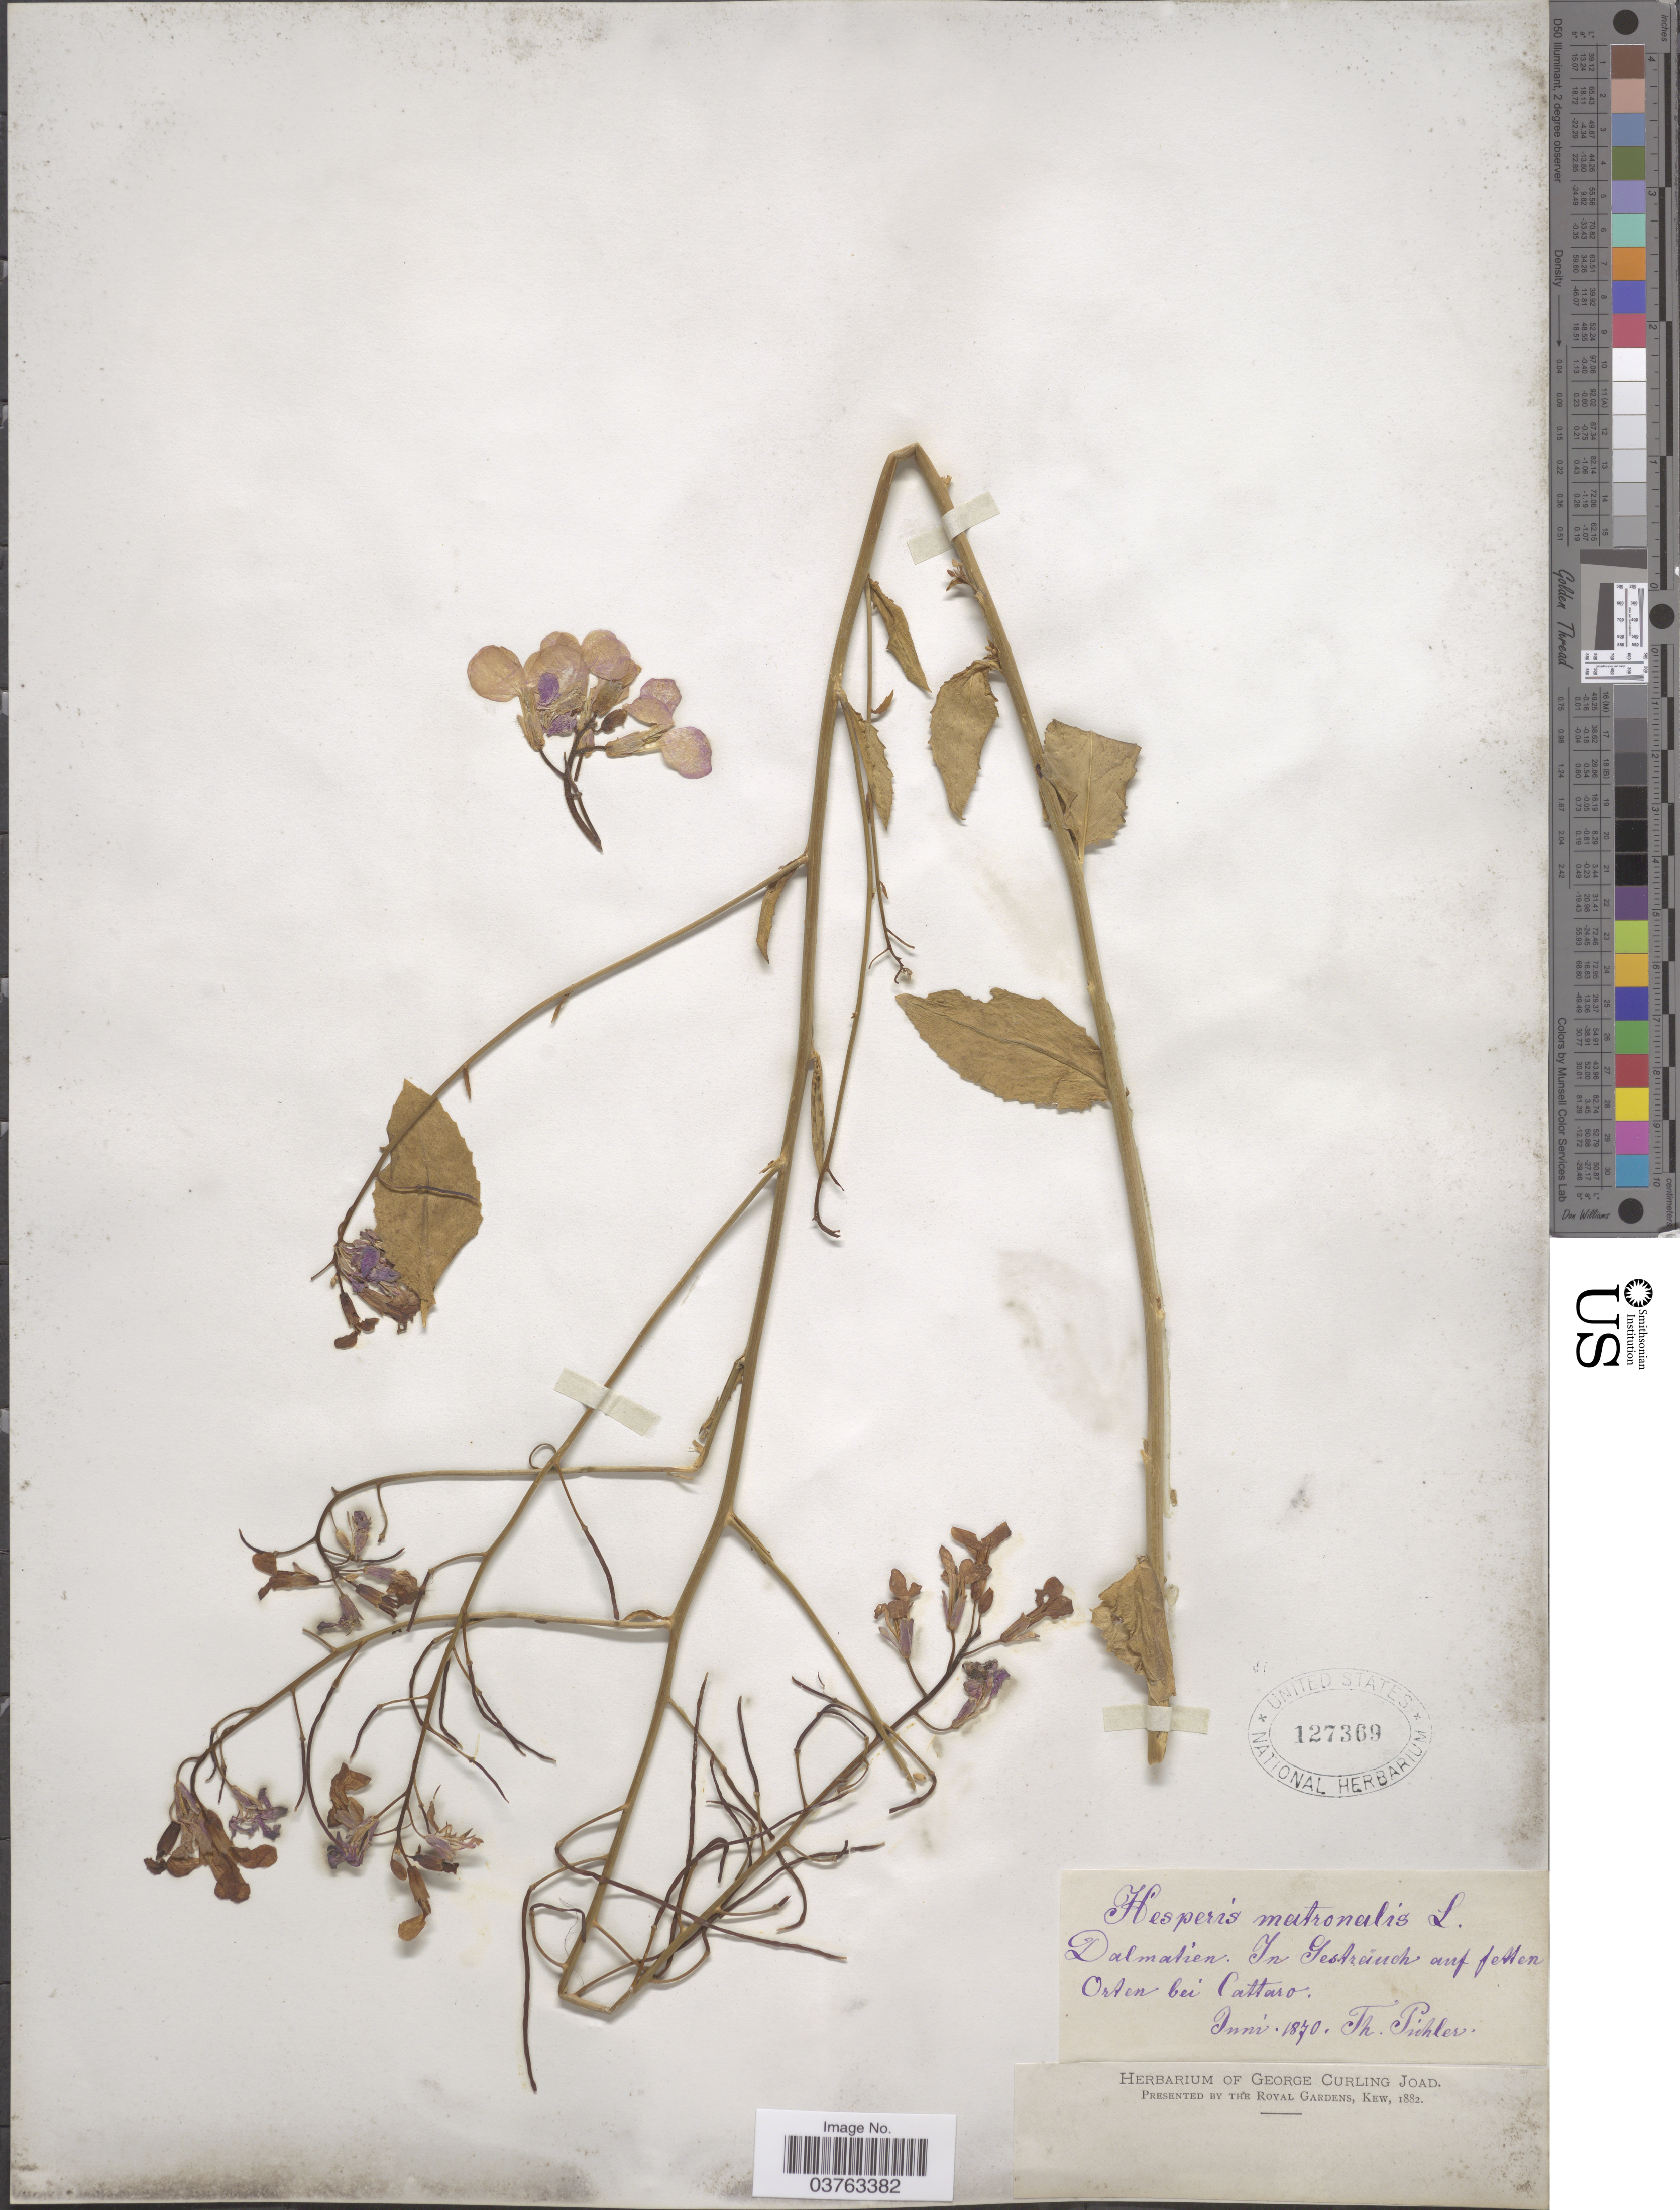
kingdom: Plantae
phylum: Tracheophyta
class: Magnoliopsida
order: Brassicales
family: Brassicaceae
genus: Hesperis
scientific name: Hesperis matronalis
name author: L.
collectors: T. Pichler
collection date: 1870-06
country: Montenegro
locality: Dalmatien. In Gesträuch auf felsen [interpreted] Orten bei Cattaro.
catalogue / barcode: US 127369